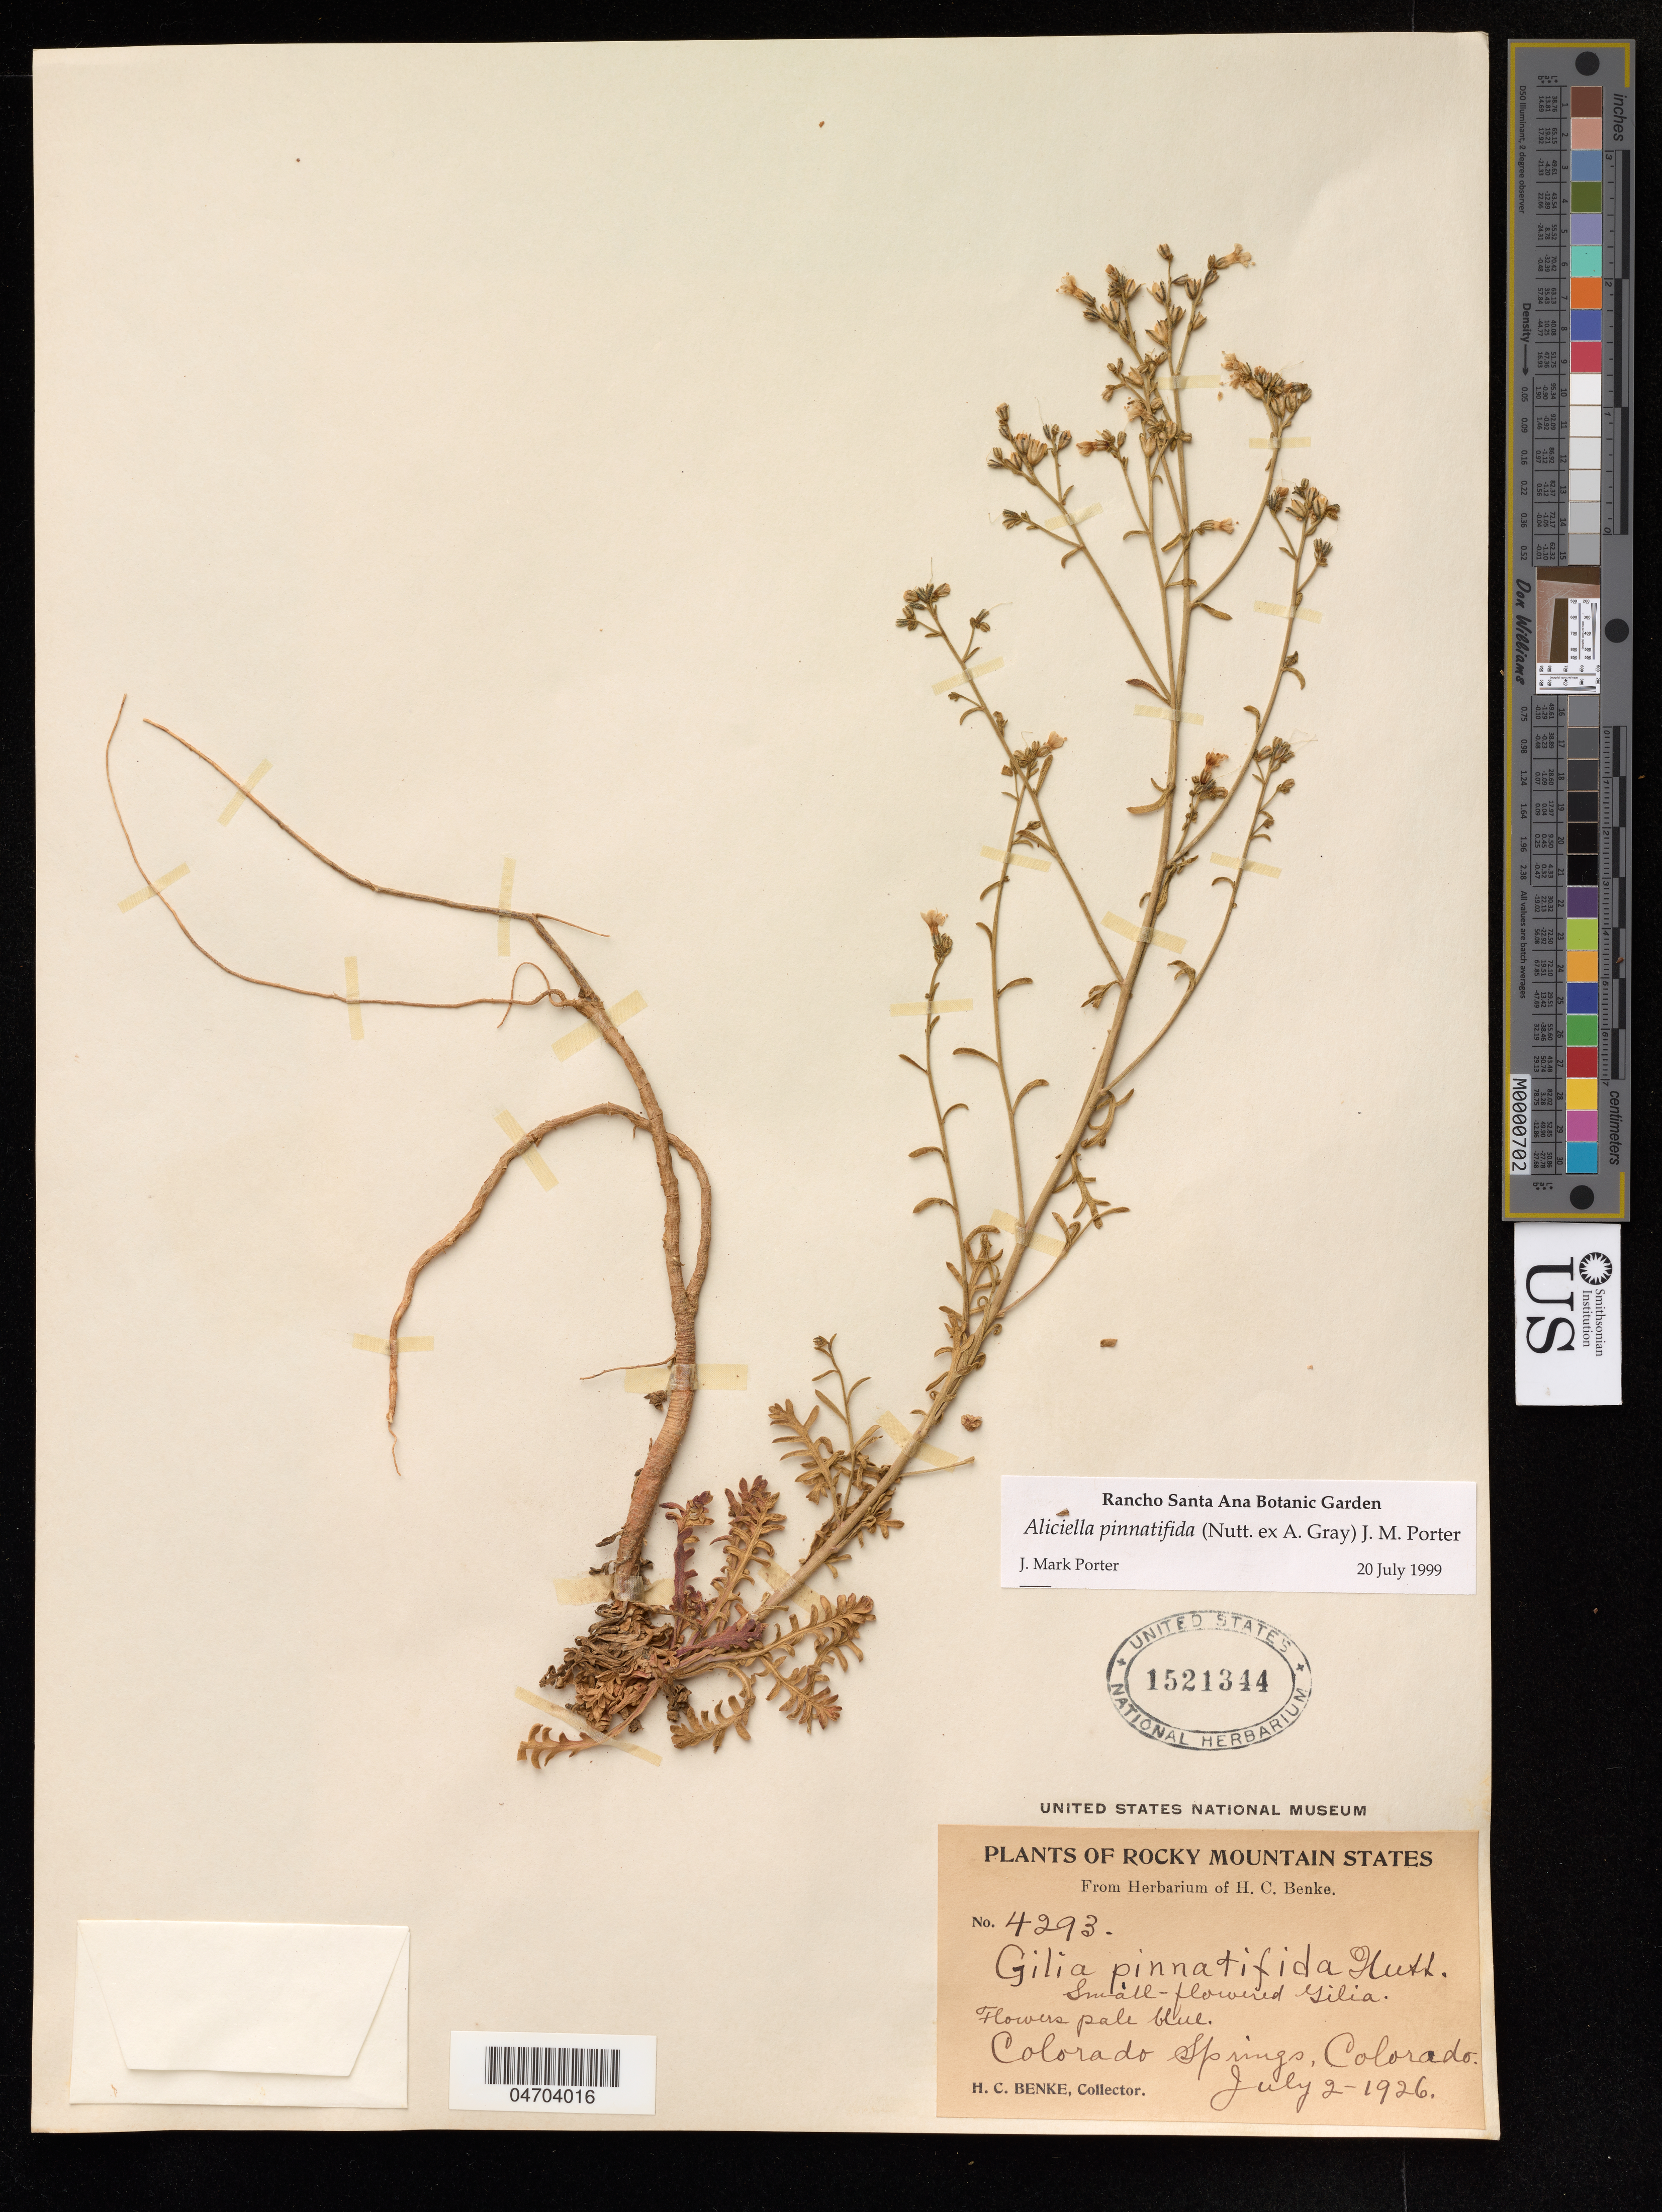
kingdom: Plantae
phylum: Tracheophyta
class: Magnoliopsida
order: Ericales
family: Polemoniaceae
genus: Aliciella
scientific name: Aliciella pinnatifida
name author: (Nutt. ex A. Gray) J.M. Porter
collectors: H. Benke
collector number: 4293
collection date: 1926-07-02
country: United States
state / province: Colorado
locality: Rocky Mountain States. Colorado Springs.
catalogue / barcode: US 1521344